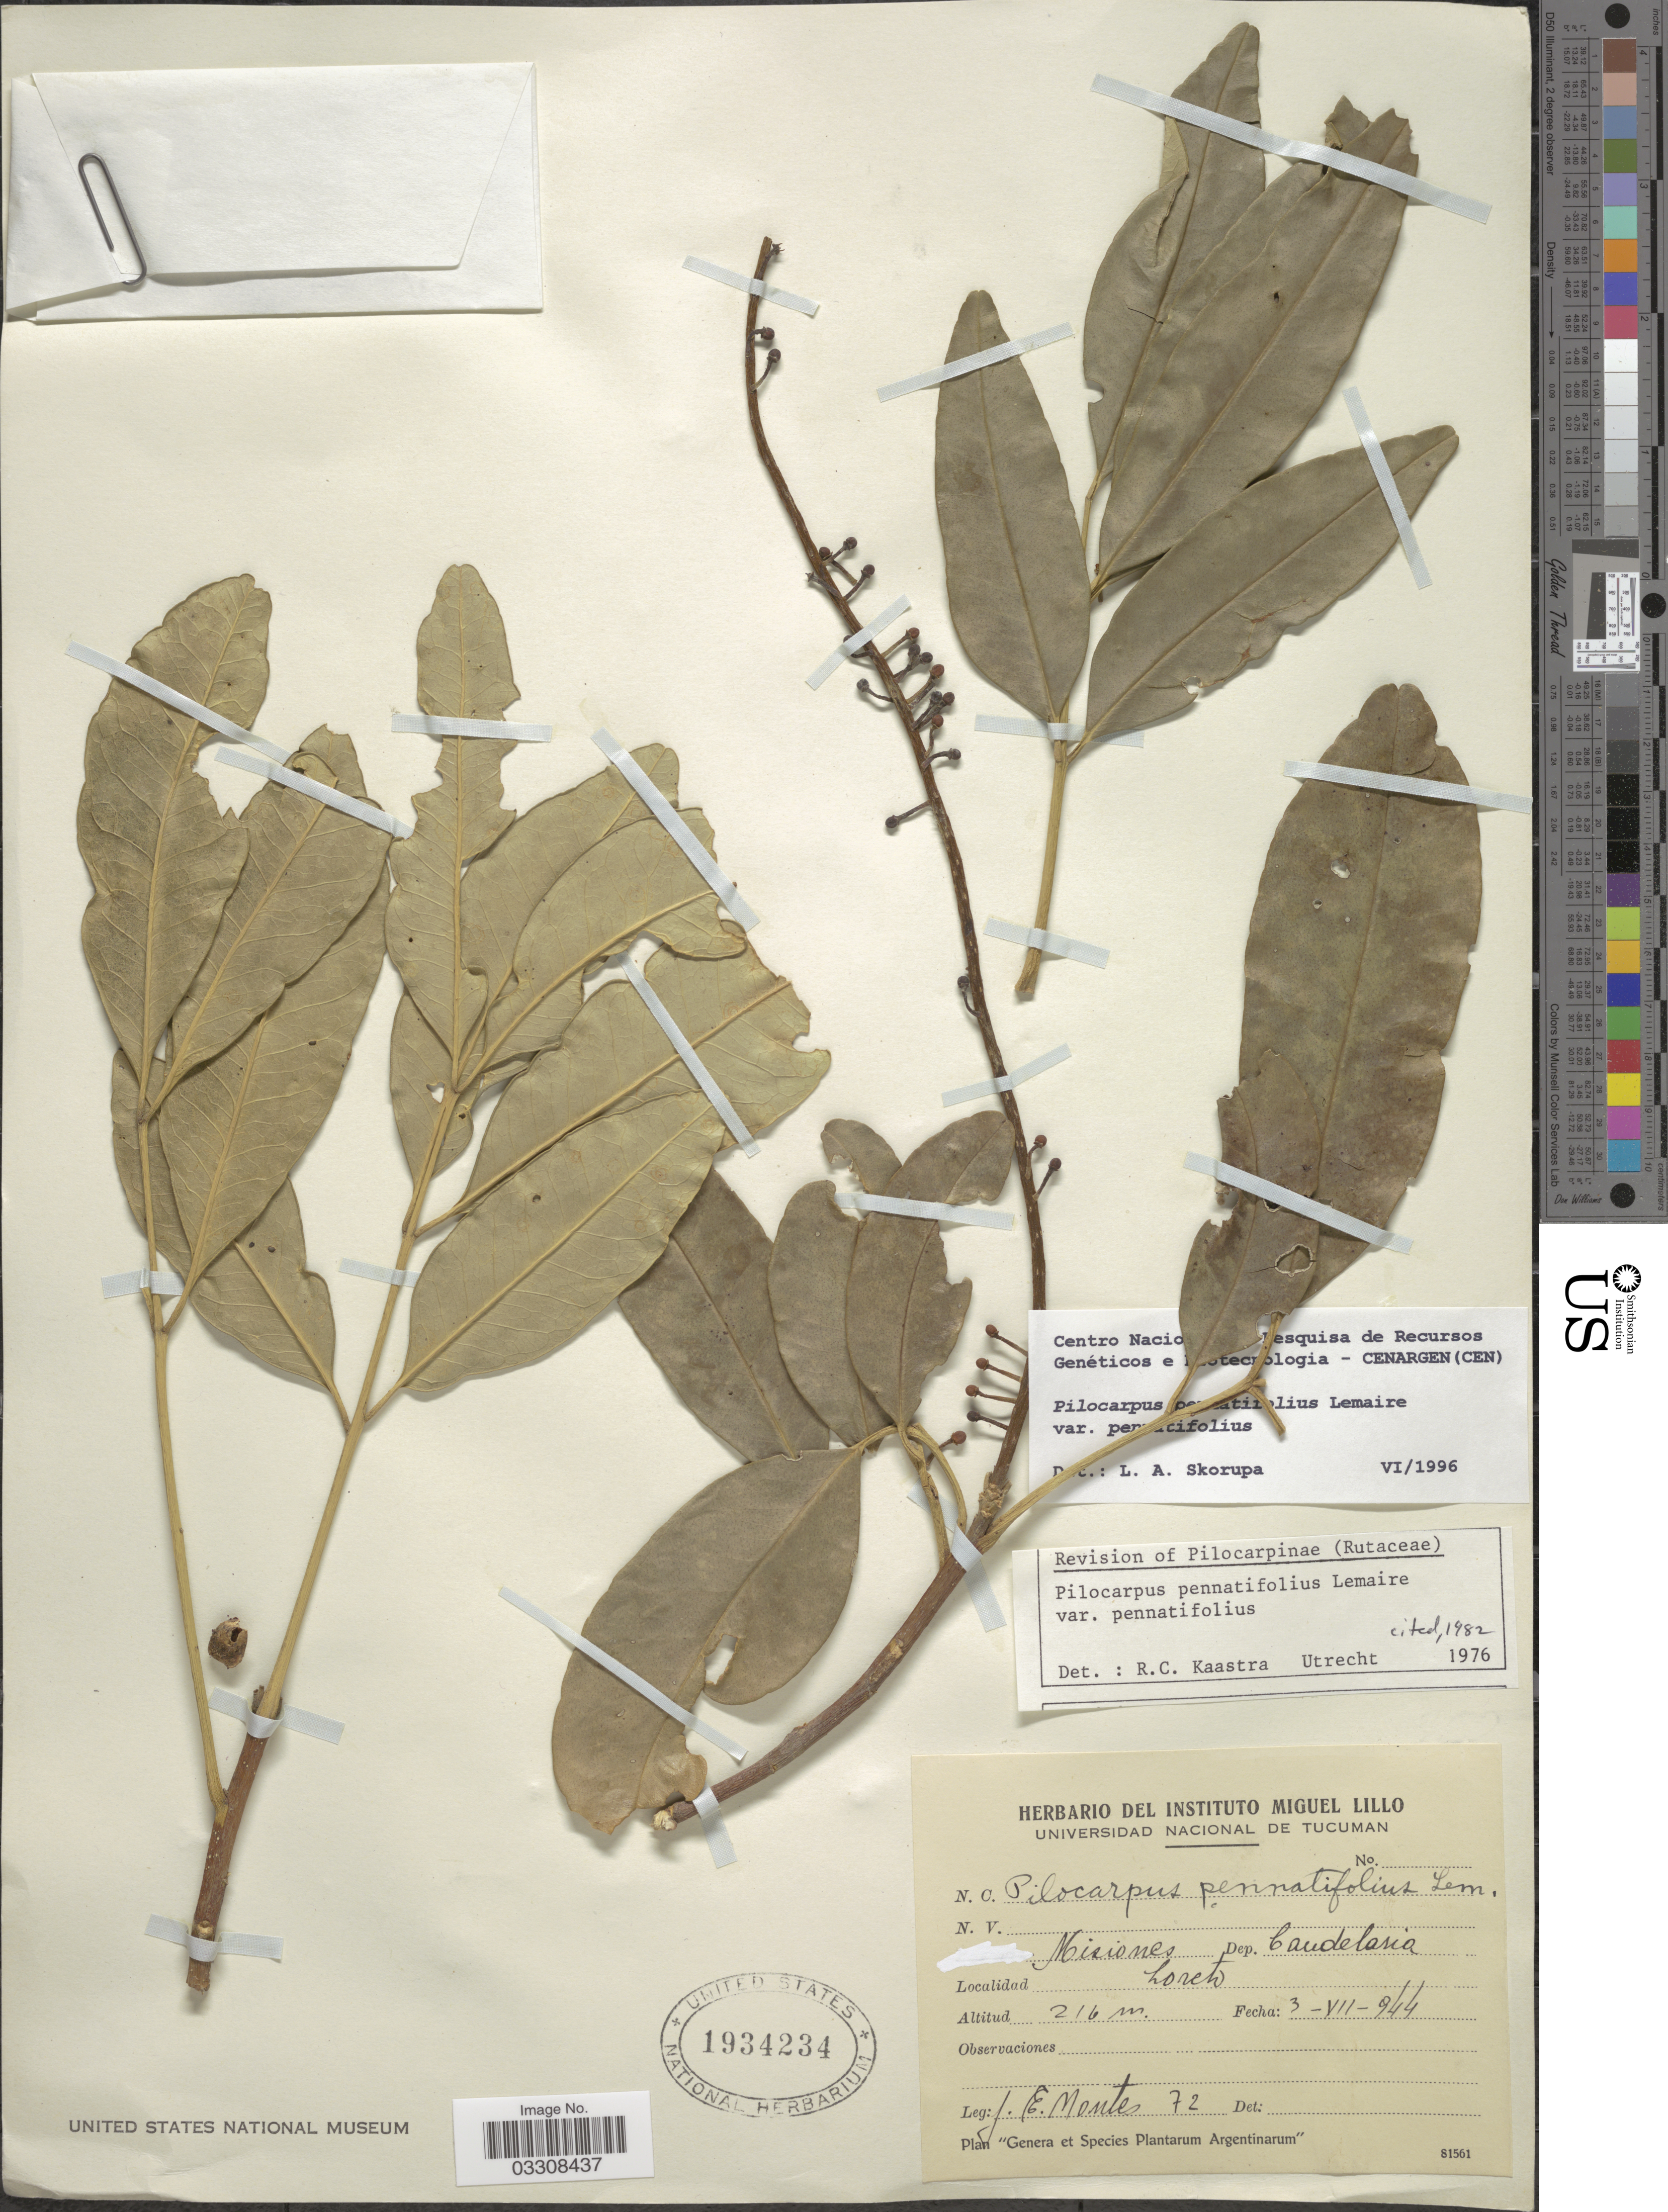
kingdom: Plantae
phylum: Tracheophyta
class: Magnoliopsida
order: Sapindales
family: Rutaceae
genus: Pilocarpus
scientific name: Pilocarpus pennatifolius var. pennatifolius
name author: Lem.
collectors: J. E. Montes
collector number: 72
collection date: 1944-07-03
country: Argentina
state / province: Misiones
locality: Dep. Candelaria. Loreto.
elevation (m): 216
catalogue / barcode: US 1934234